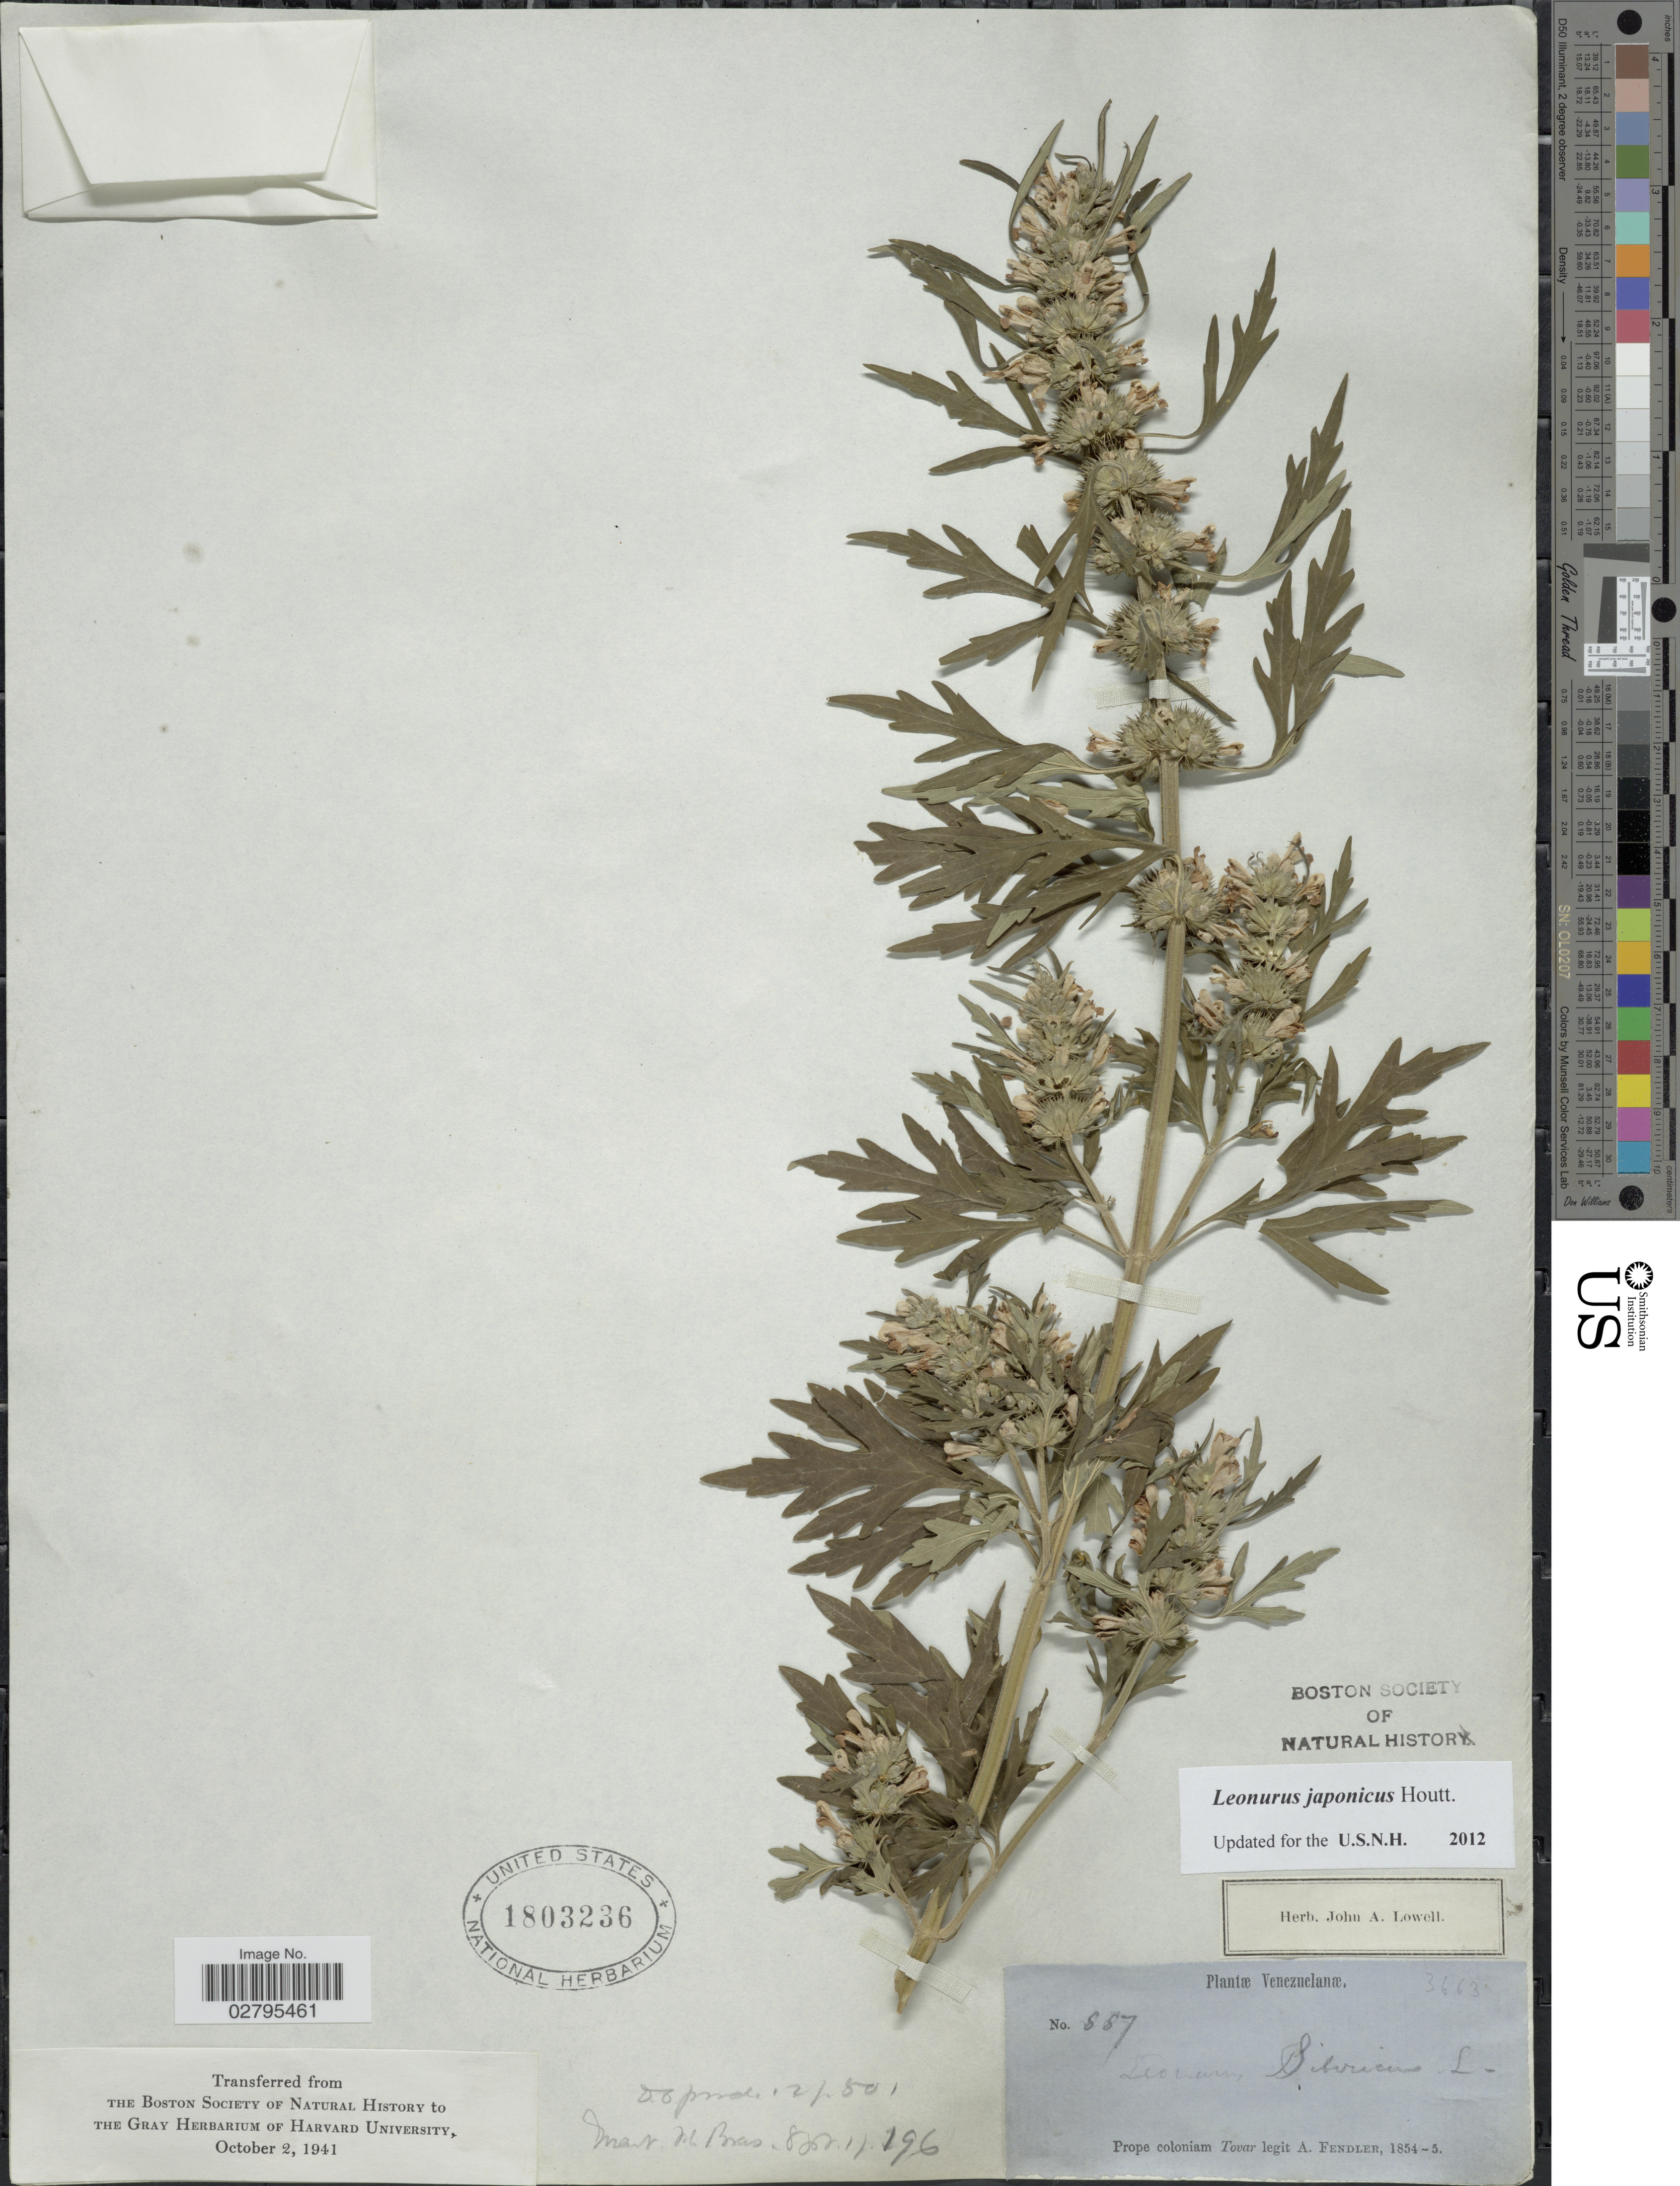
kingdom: Plantae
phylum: Tracheophyta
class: Magnoliopsida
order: Lamiales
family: Lamiaceae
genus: Leonurus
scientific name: Leonurus japonicus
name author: Houtt.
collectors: A. Fendler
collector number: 887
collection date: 1854/1855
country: Venezuela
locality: Prope coloniam Tovar.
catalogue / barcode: US 1803236